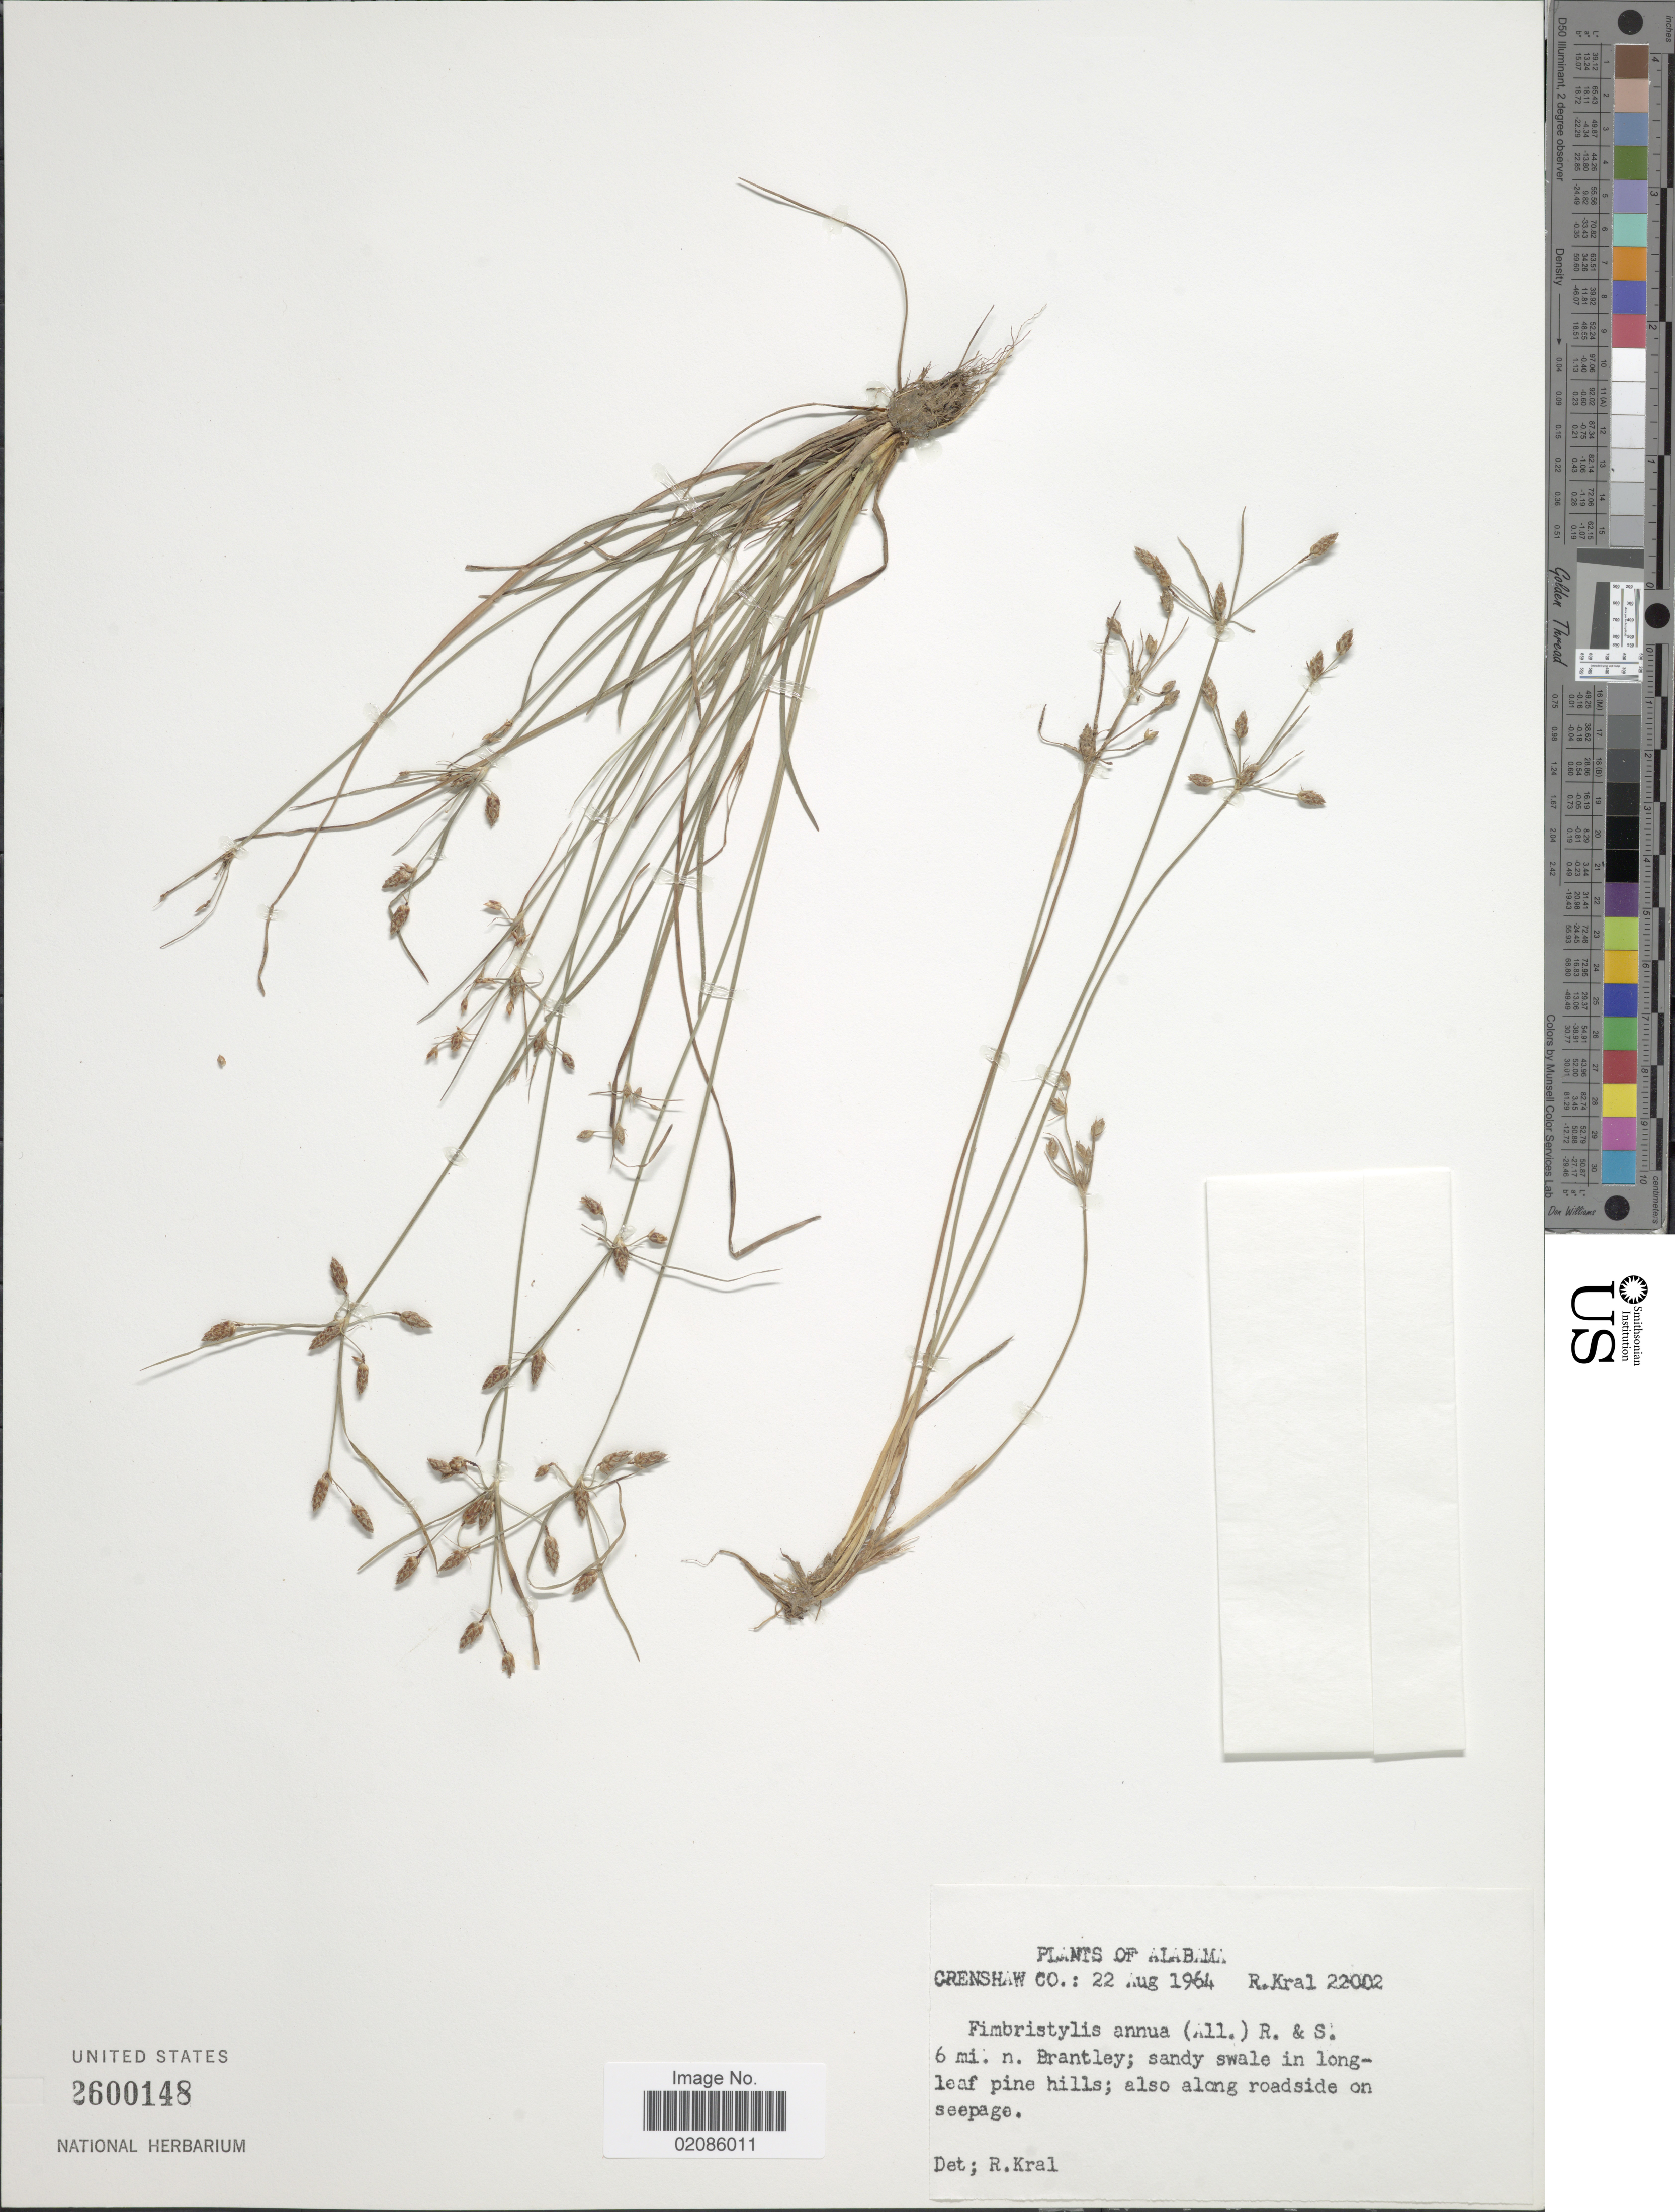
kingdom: Plantae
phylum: Tracheophyta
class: Liliopsida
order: Poales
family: Cyperaceae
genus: Fimbristylis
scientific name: Fimbristylis annua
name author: (All.) Roem. & Schult.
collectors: R. Kral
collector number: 22002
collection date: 1964-08-22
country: United States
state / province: Alabama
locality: Crenshaw Co. 6 mi. n. Brantley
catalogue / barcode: US 2600148